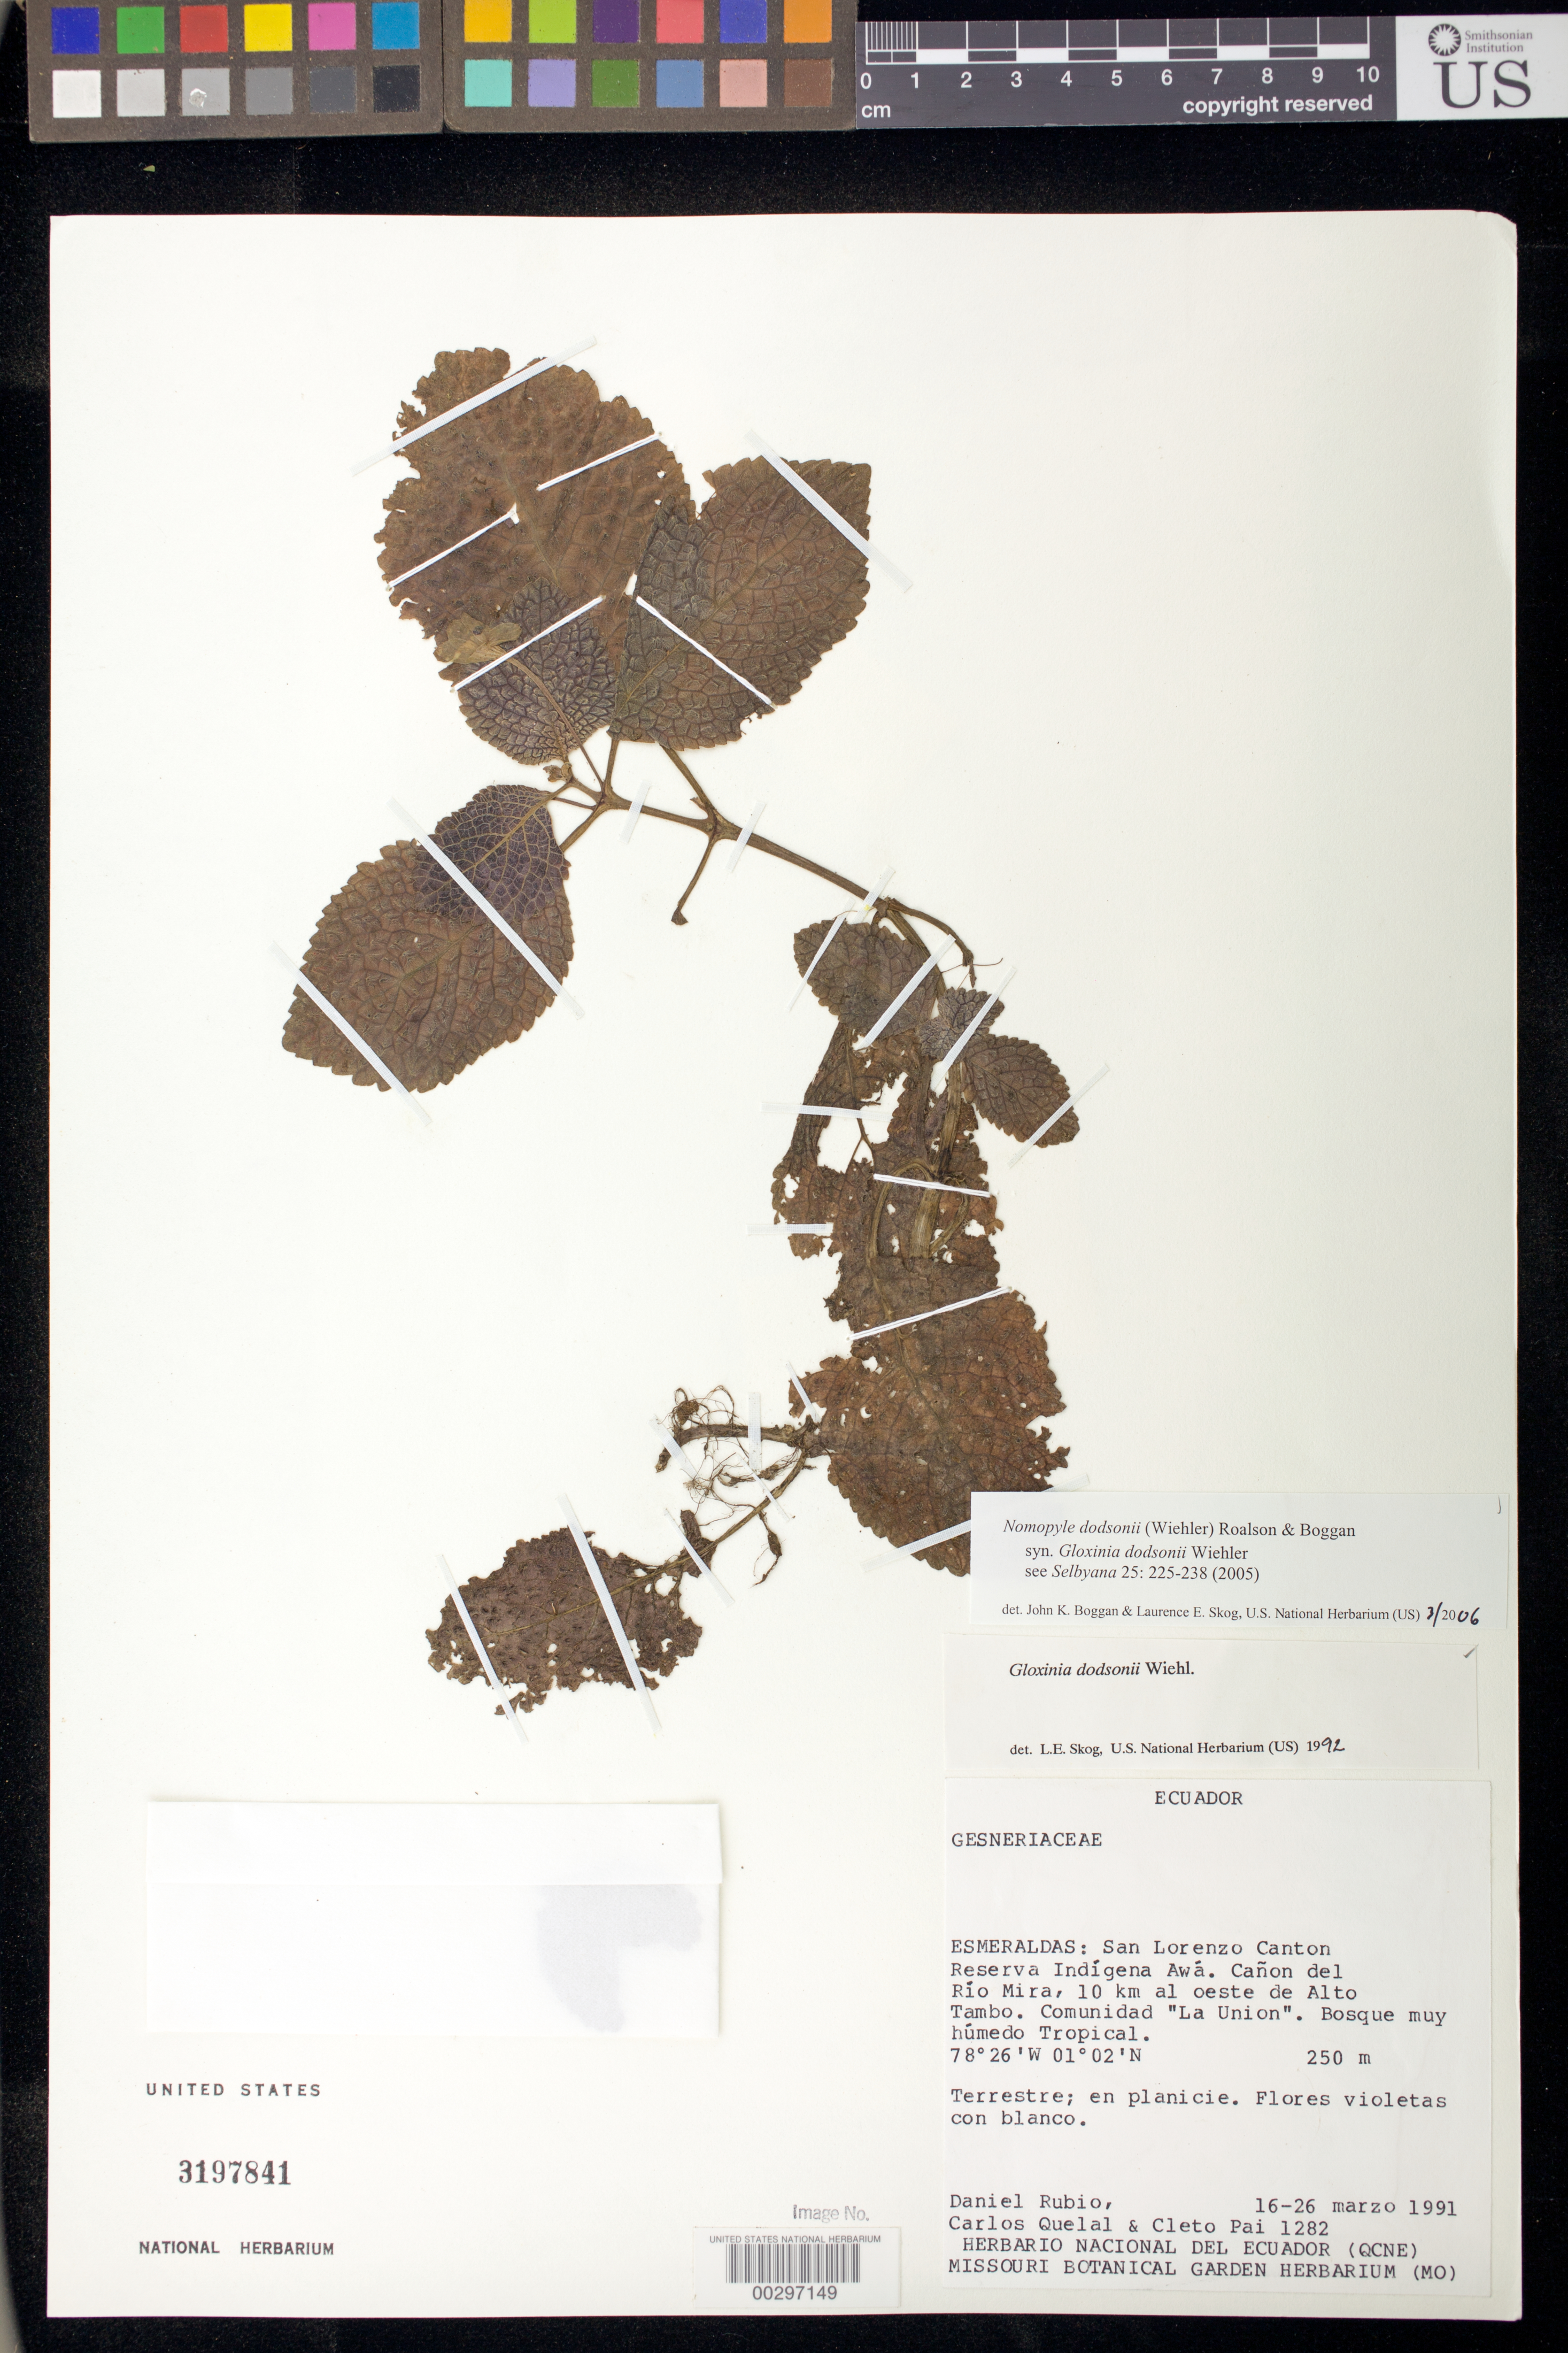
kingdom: Plantae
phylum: Tracheophyta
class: Magnoliopsida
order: Lamiales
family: Gesneriaceae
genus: Nomopyle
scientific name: Nomopyle dodsonii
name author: (Wiehler) Roalson & Boggan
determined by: Boggan, J. K.; Skog, L. E.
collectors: D. Rubio, C. Quelal & C. Pai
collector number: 1282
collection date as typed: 16-26 Mar 1991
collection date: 1991-03-16/1991-03-26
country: Ecuador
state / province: Esmeraldas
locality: San Lorenzo Canton; Reserva Indigena Awá, cañon del Río Mira, 10 km al oeste de Alto Tambo, comunidad "La Union"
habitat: Bosque muy humedo tropical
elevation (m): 250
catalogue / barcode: US 3197841